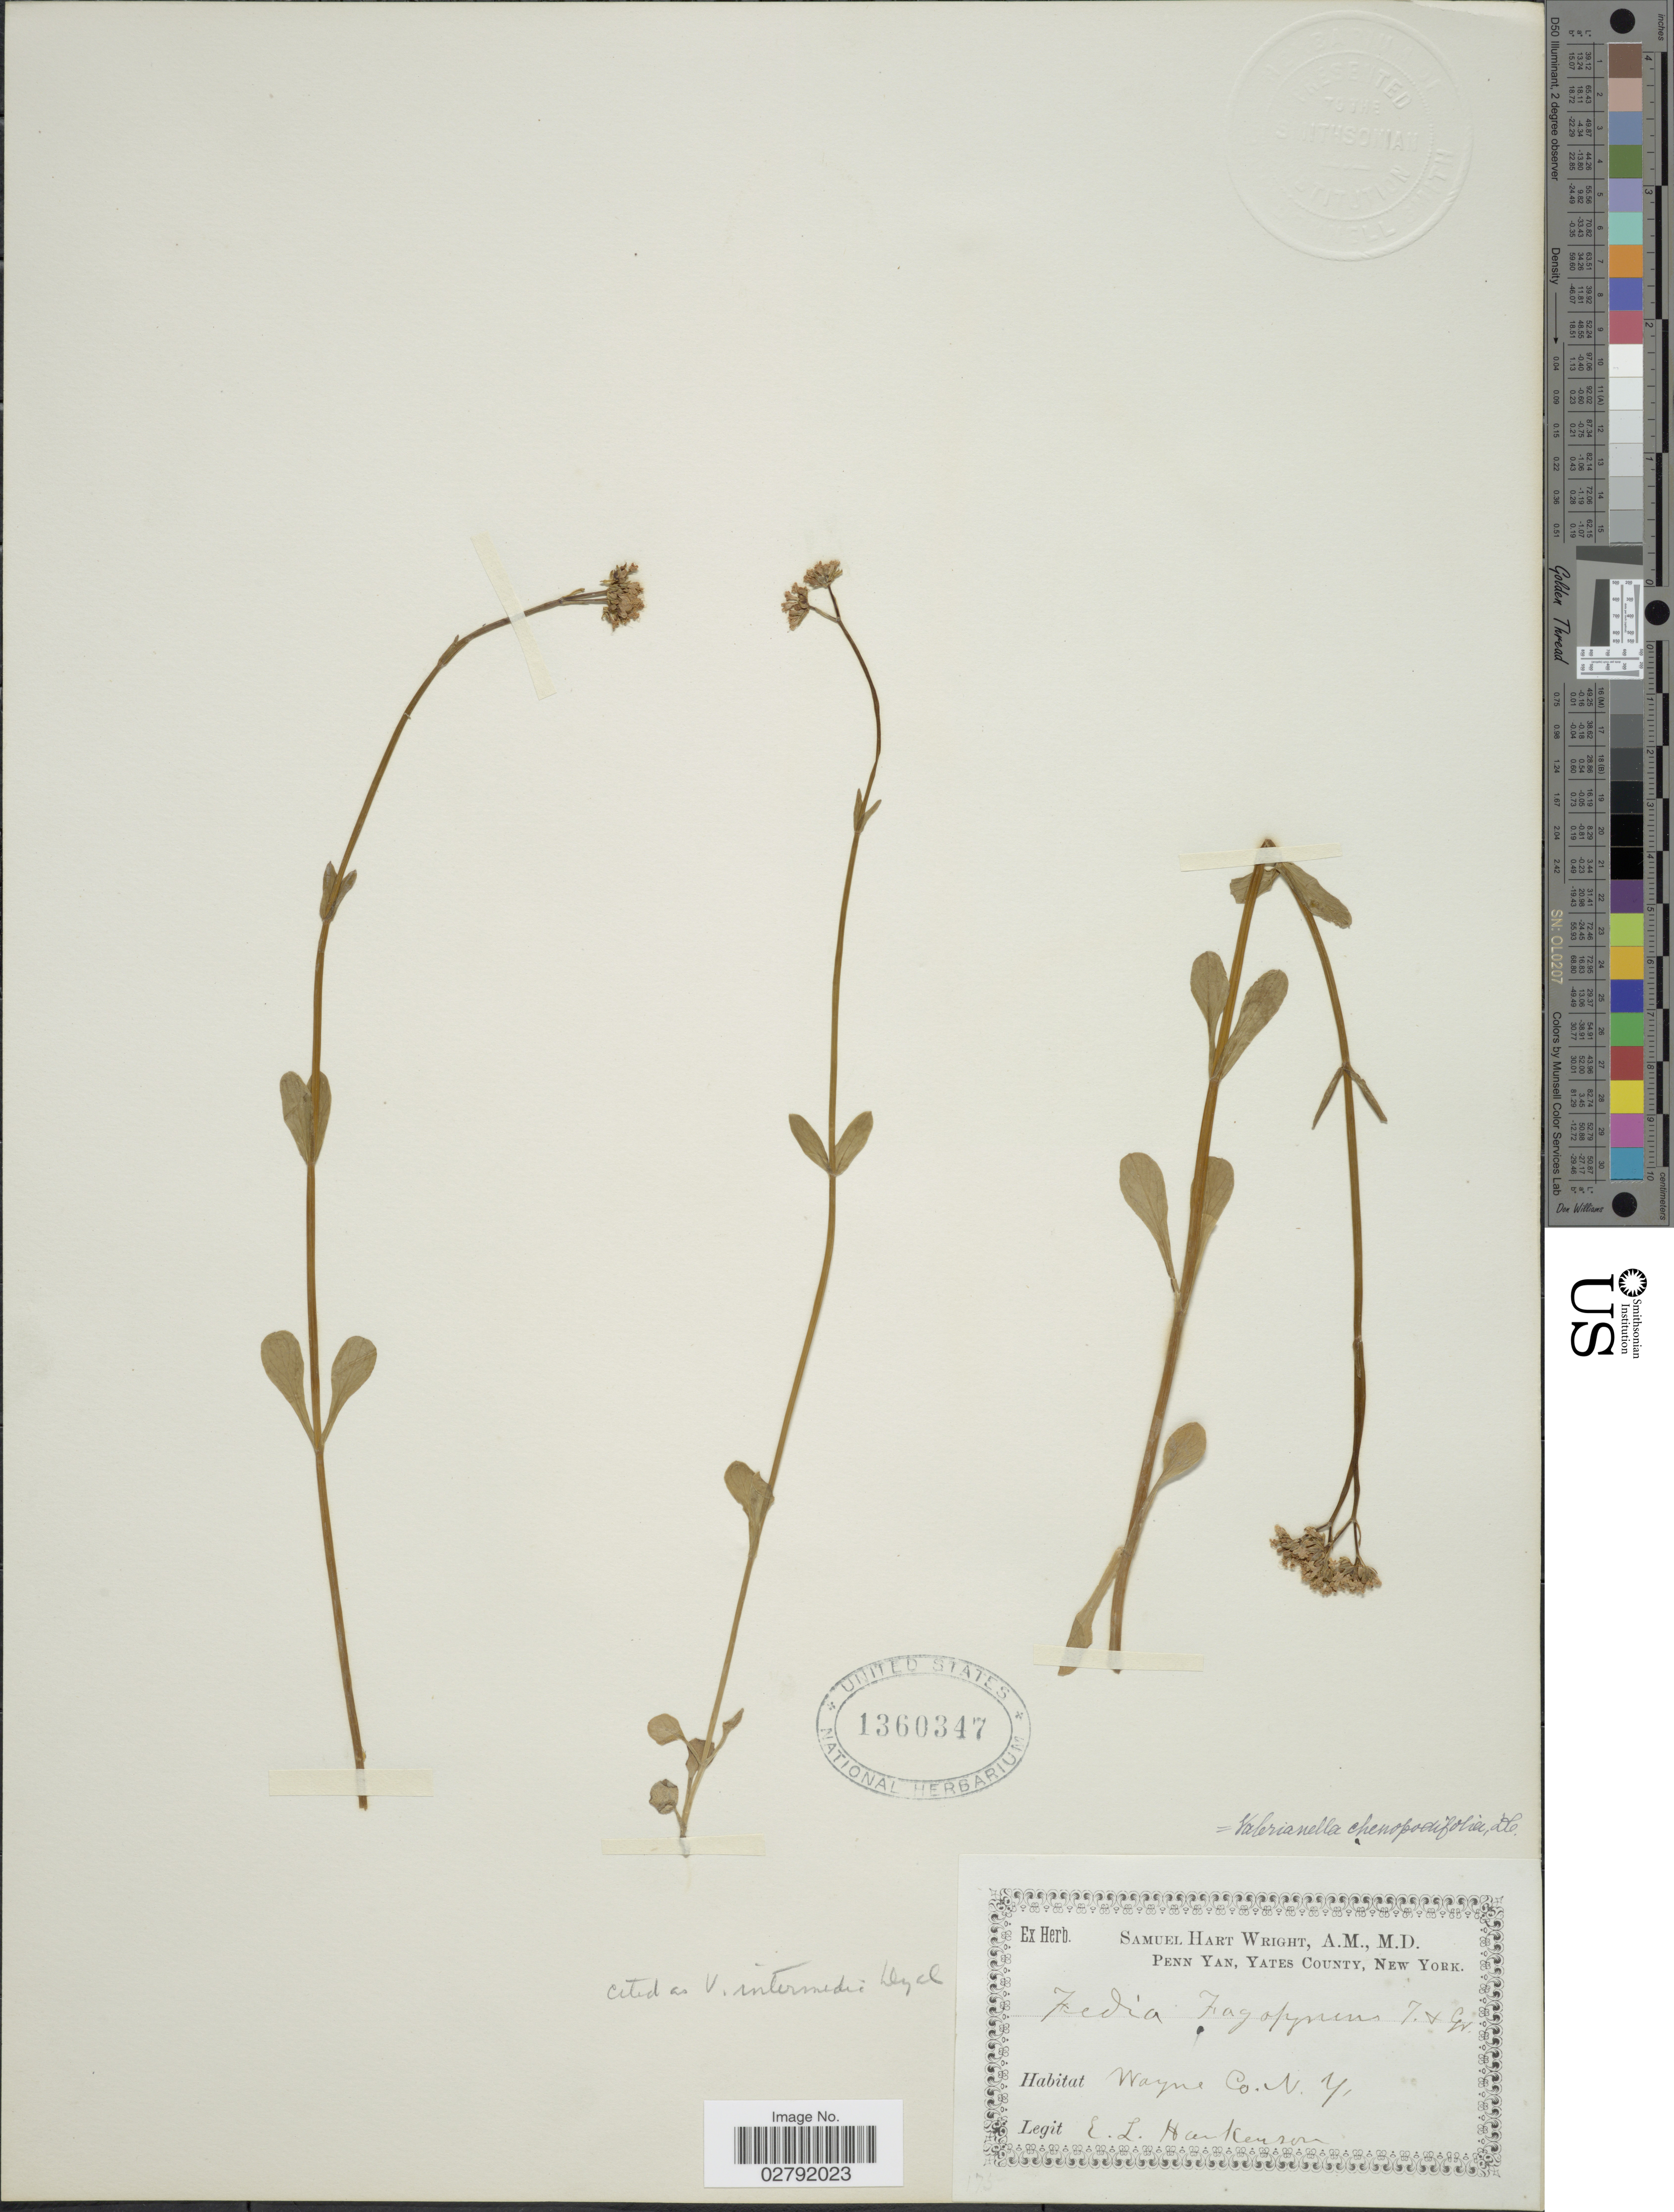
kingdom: Plantae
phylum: Tracheophyta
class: Magnoliopsida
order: Dipsacales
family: Caprifoliaceae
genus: Valerianella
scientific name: Valerianella intermedia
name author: Dyal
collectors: E. Hankenson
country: United States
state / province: New York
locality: Wayne Co.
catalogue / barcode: US 1360347